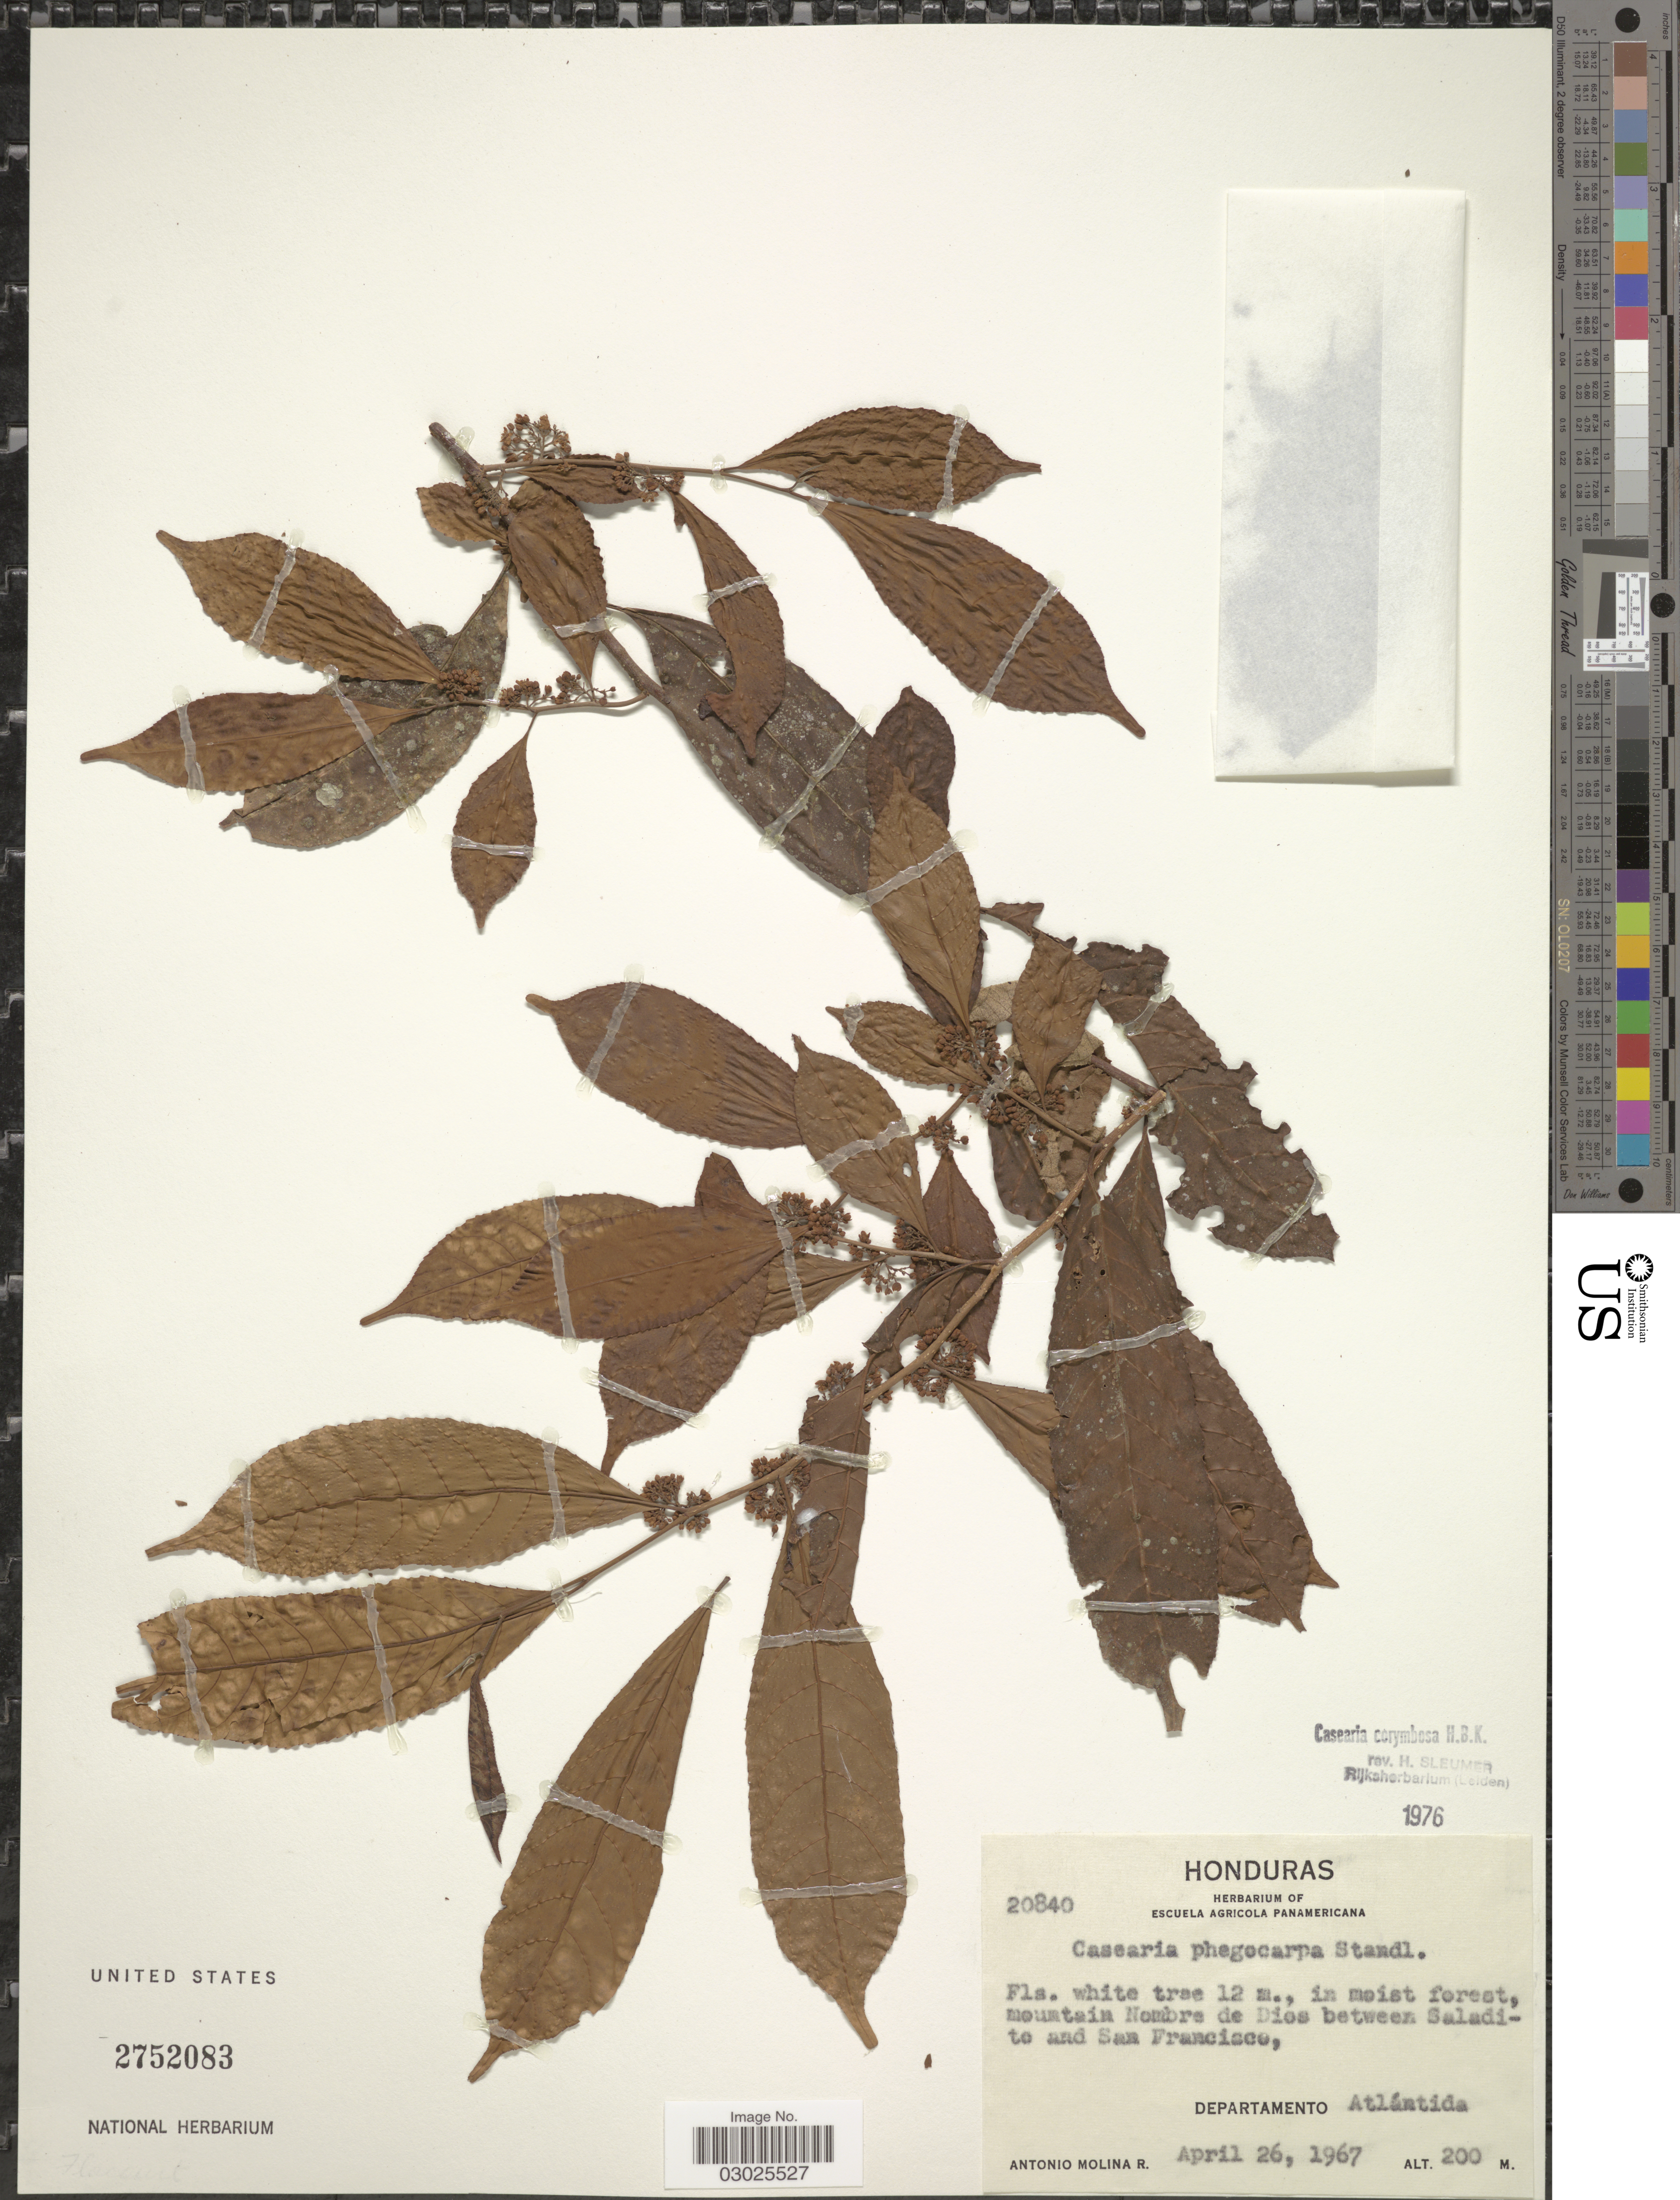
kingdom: Plantae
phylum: Tracheophyta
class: Magnoliopsida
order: Malpighiales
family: Salicaceae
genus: Casearia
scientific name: Casearia corymbosa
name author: Kunth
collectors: A. Molina R.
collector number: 20840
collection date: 1967-04-26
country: Honduras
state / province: Atlántida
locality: In moist forest mountain Nombre de Dios between Saladito and San Francisco, Departamento Atlánida.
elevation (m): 200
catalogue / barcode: US 2752083